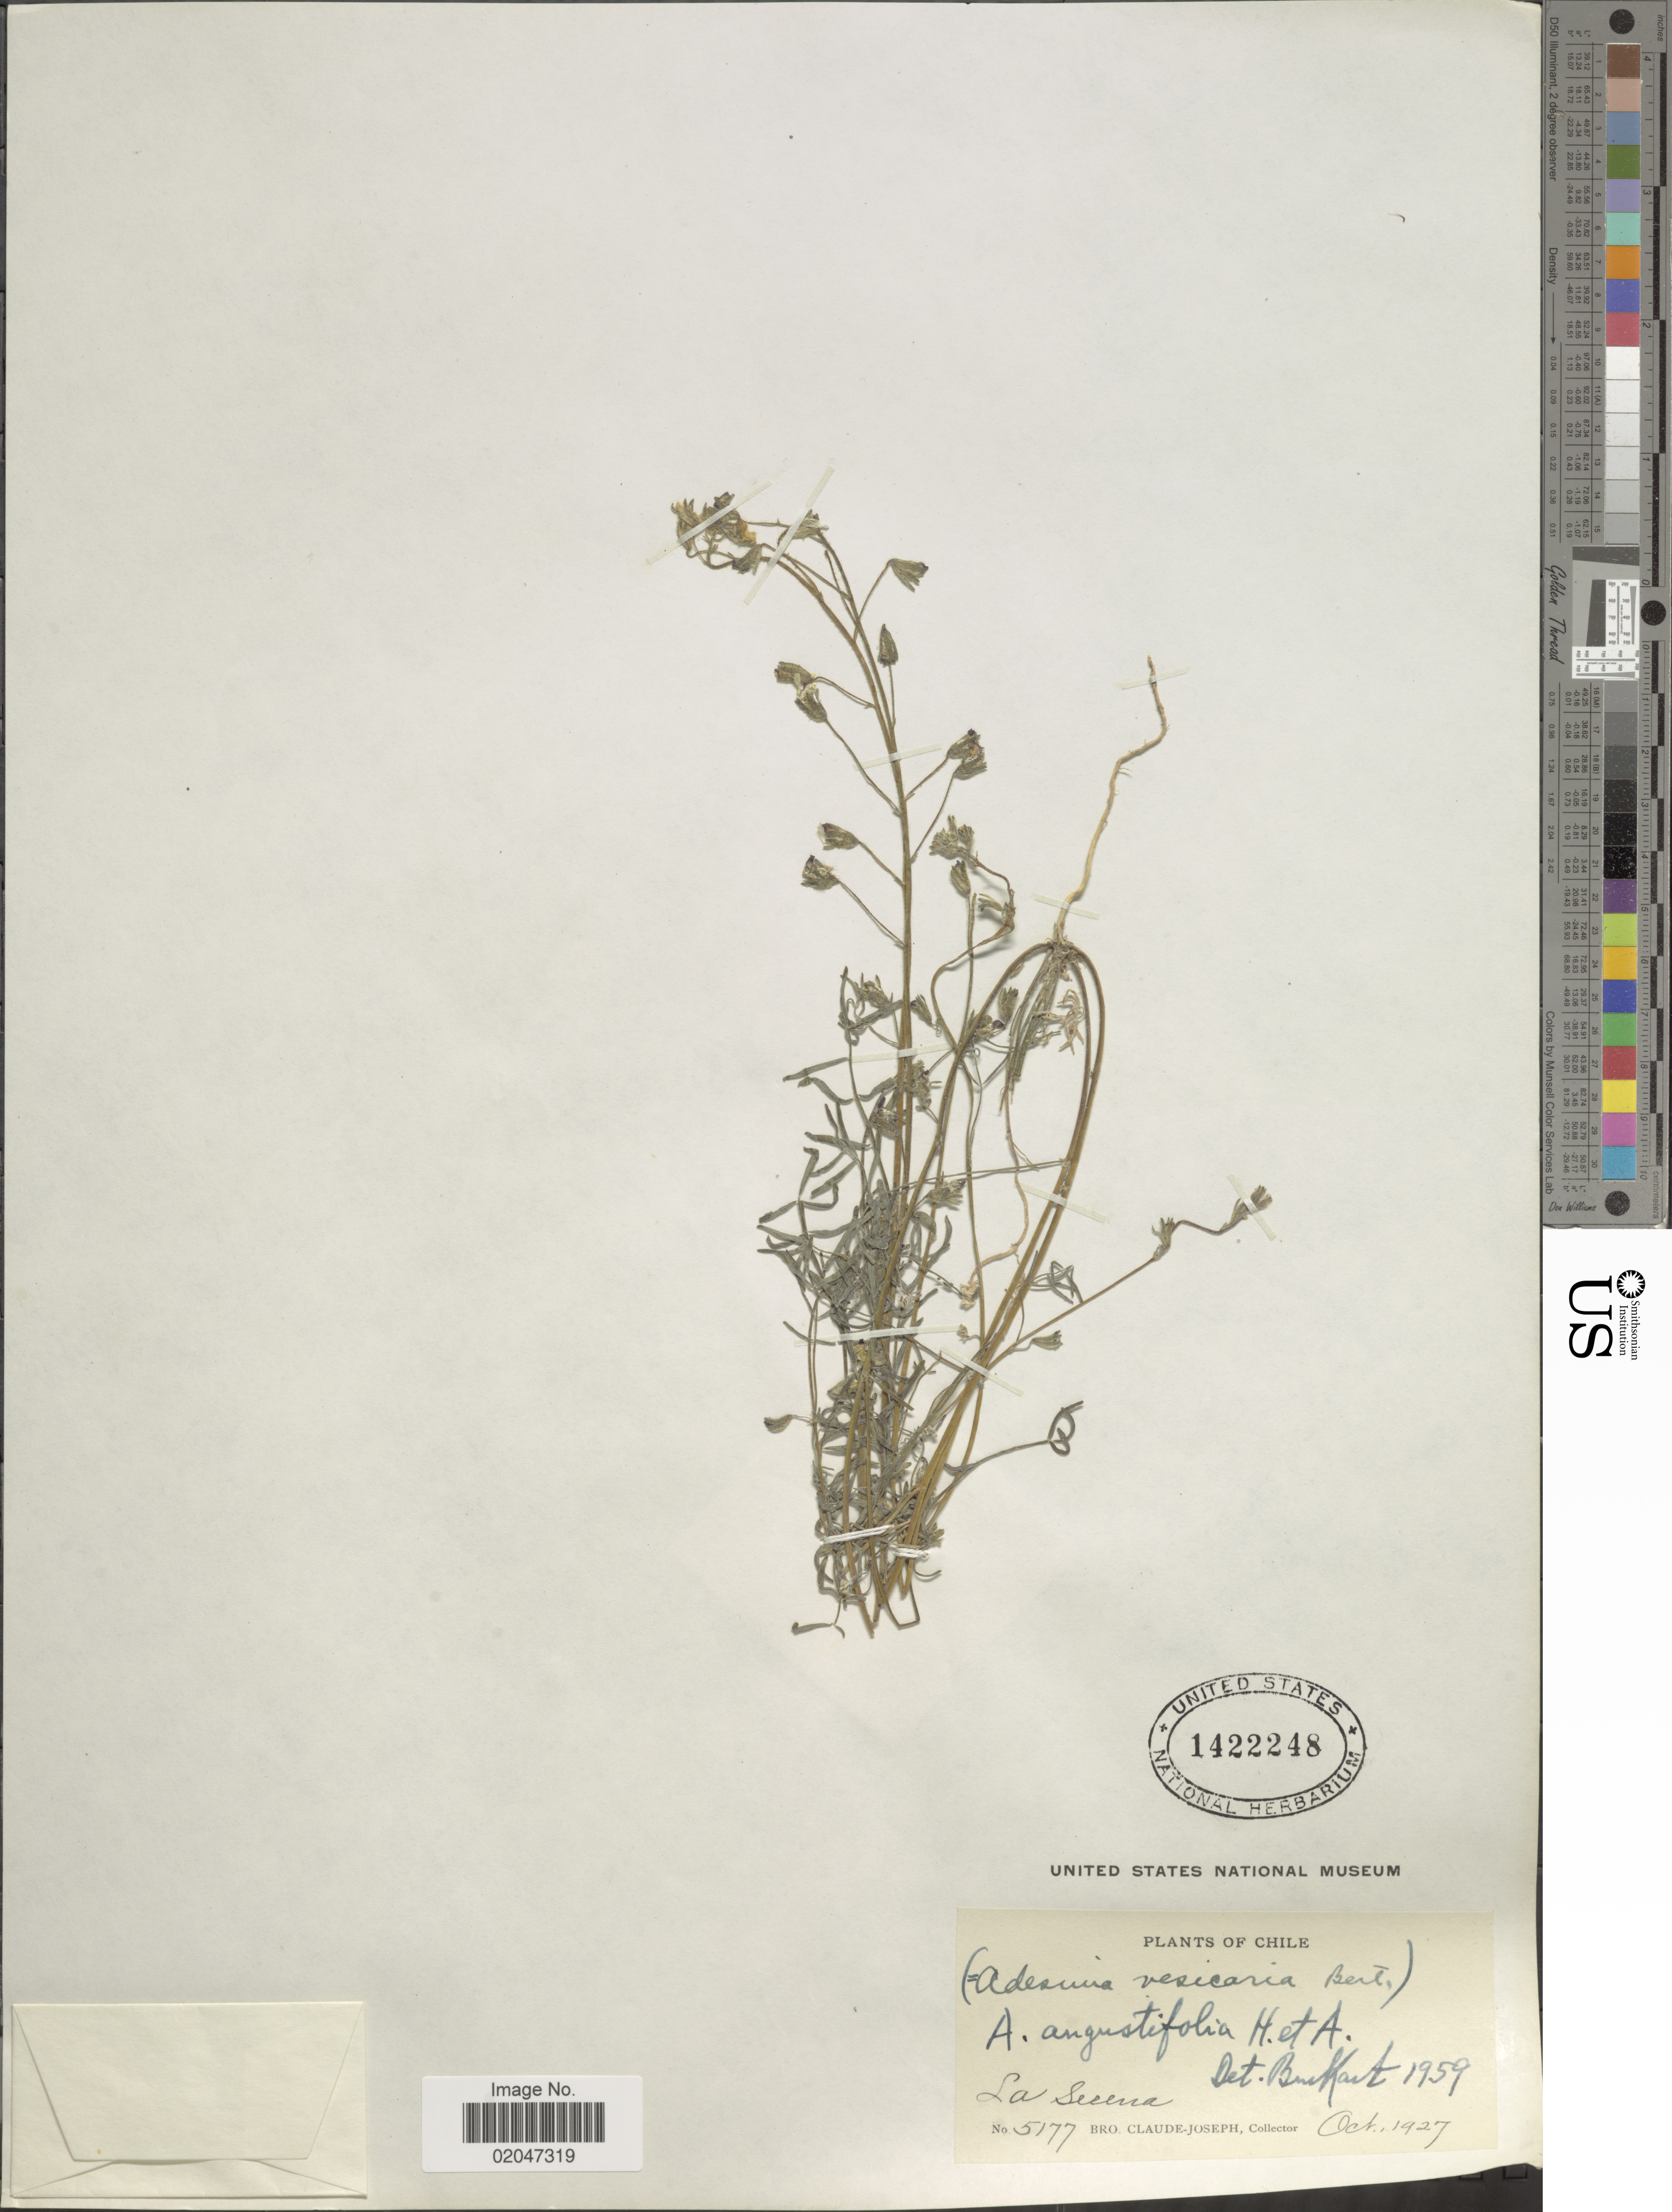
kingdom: Plantae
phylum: Tracheophyta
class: Magnoliopsida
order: Fabales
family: Fabaceae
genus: Adesmia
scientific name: Adesmia tenella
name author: Hook. & Arn.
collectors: Bro. Claude-Joseph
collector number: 5177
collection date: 1927-10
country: Chile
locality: La Serena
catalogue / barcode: US 1422248